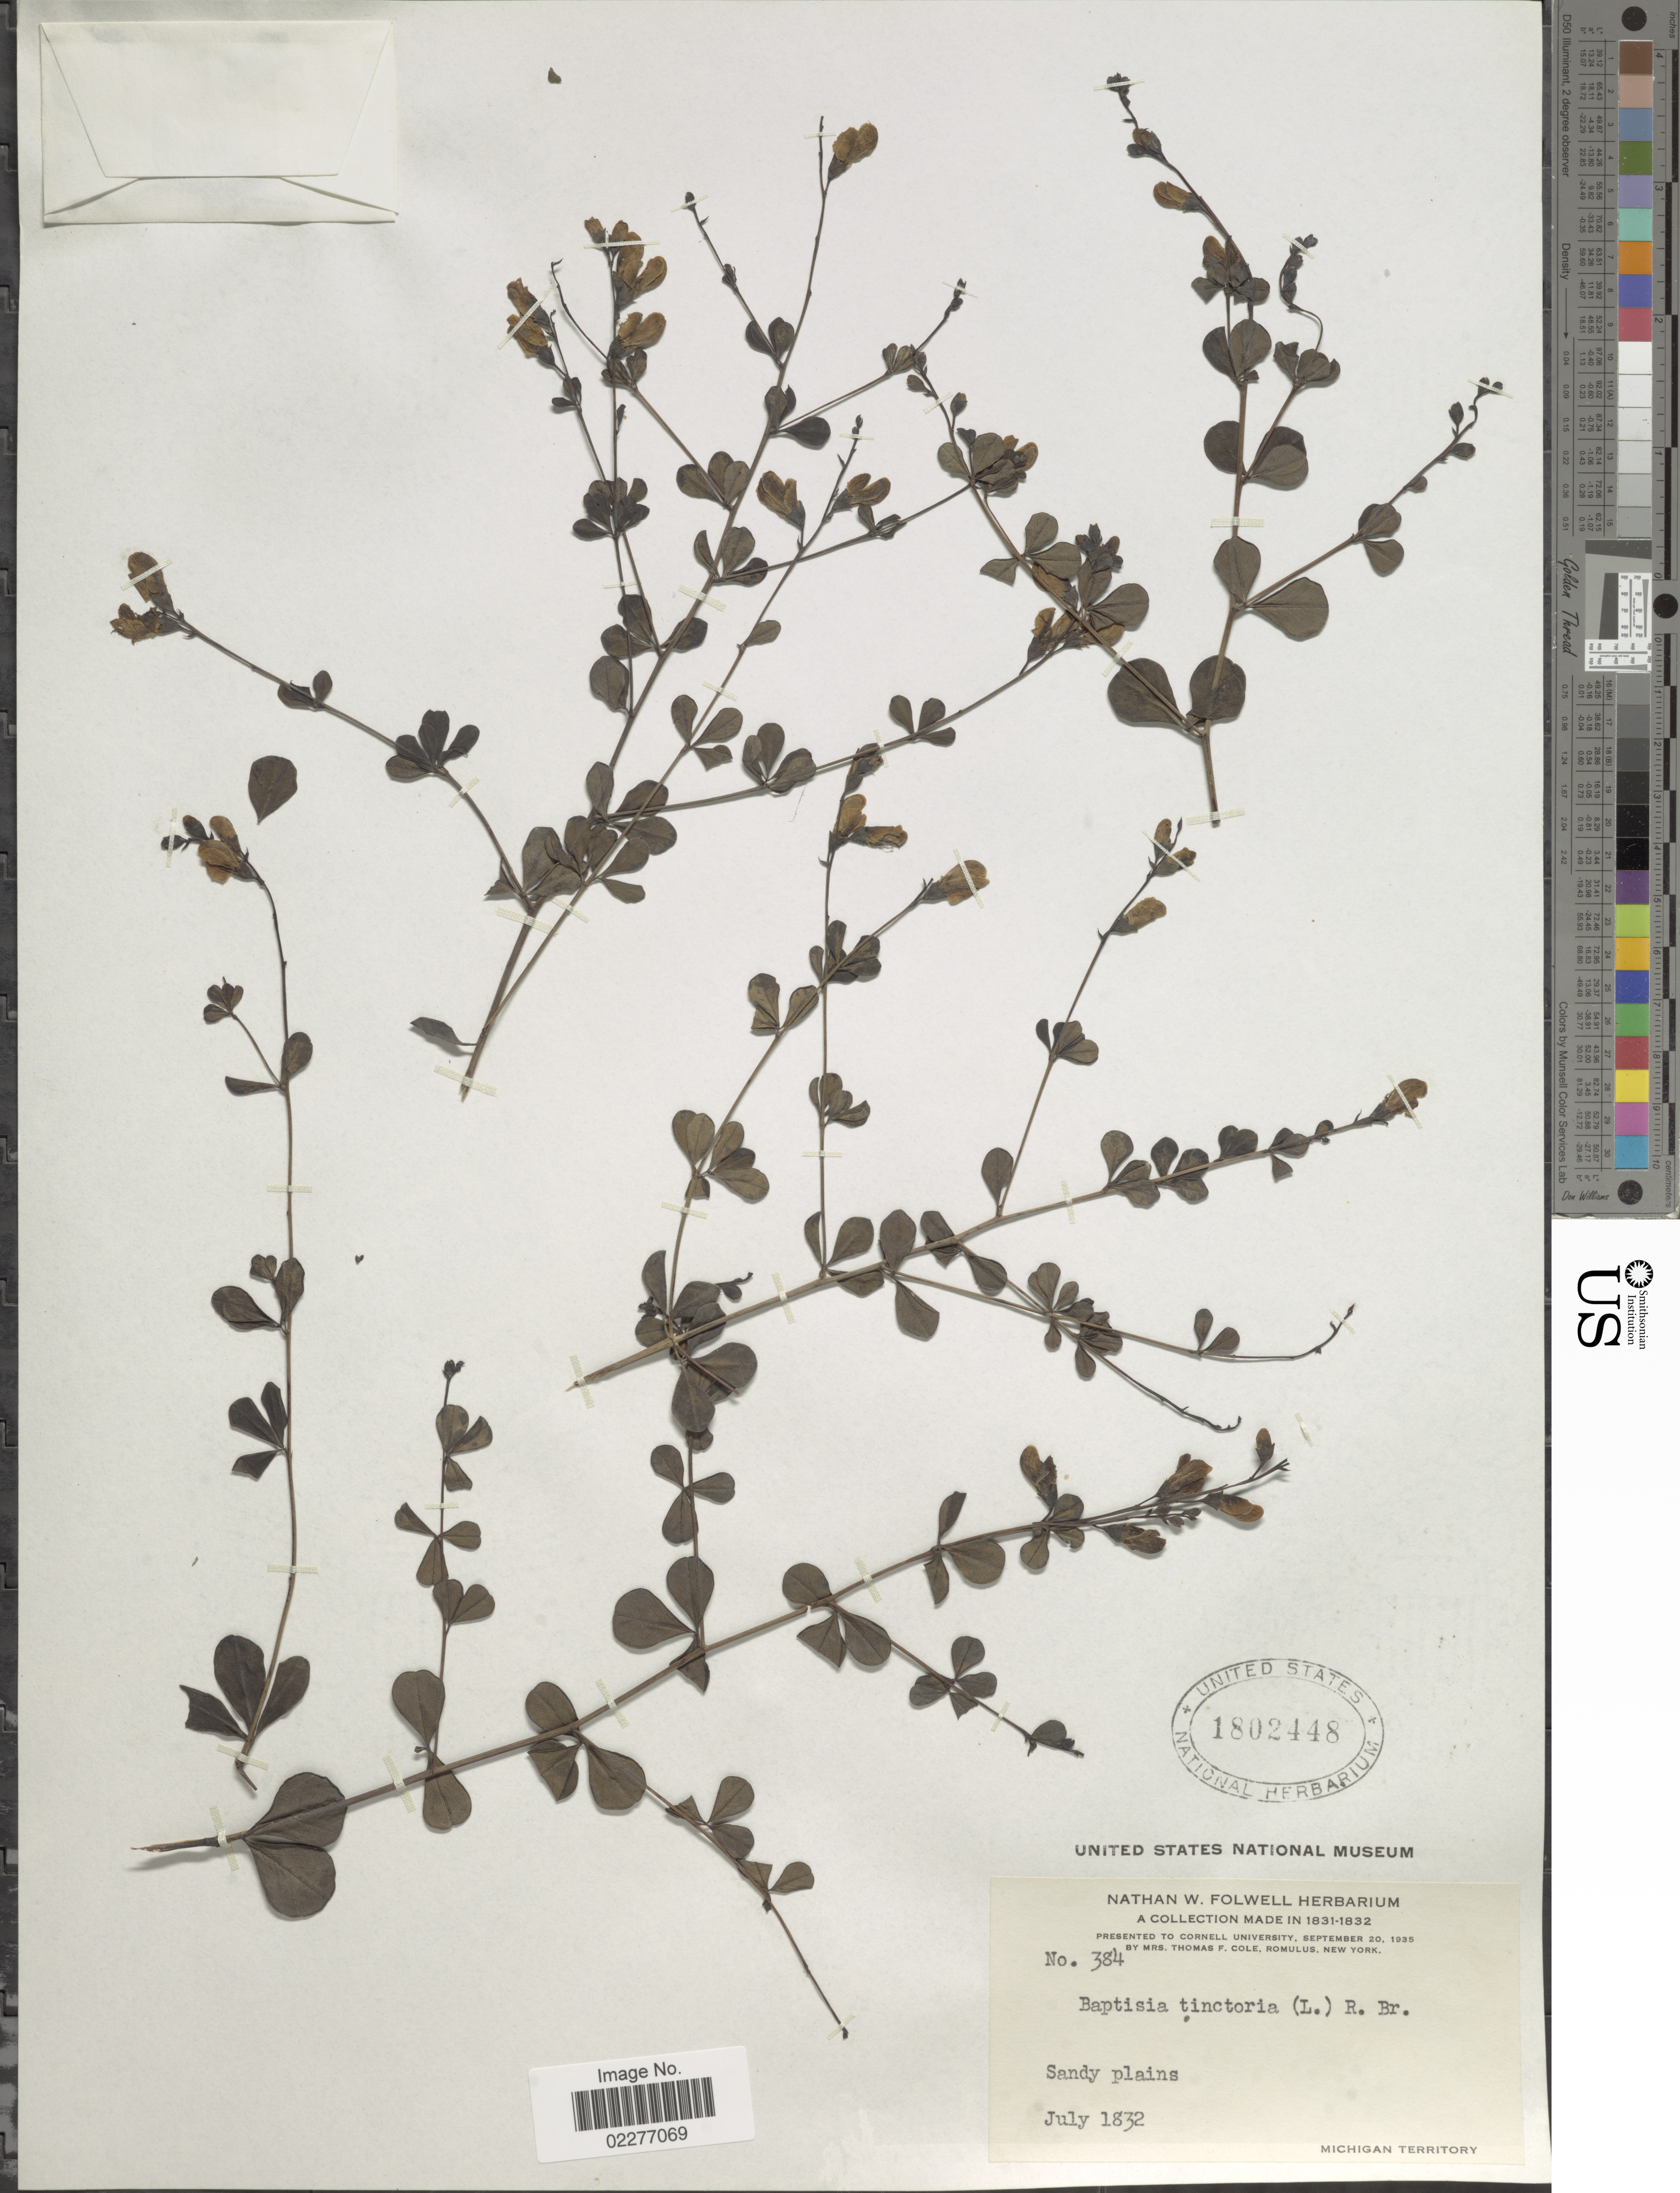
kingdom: Plantae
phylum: Tracheophyta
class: Magnoliopsida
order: Fabales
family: Fabaceae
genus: Baptisia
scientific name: Baptisia tinctoria var. crebra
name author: Fernald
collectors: ex herb. Nathan W. Folwell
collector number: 384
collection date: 1832-07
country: United States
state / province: Michigan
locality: Sandy plains, Michigan Territory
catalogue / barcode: US 1802448